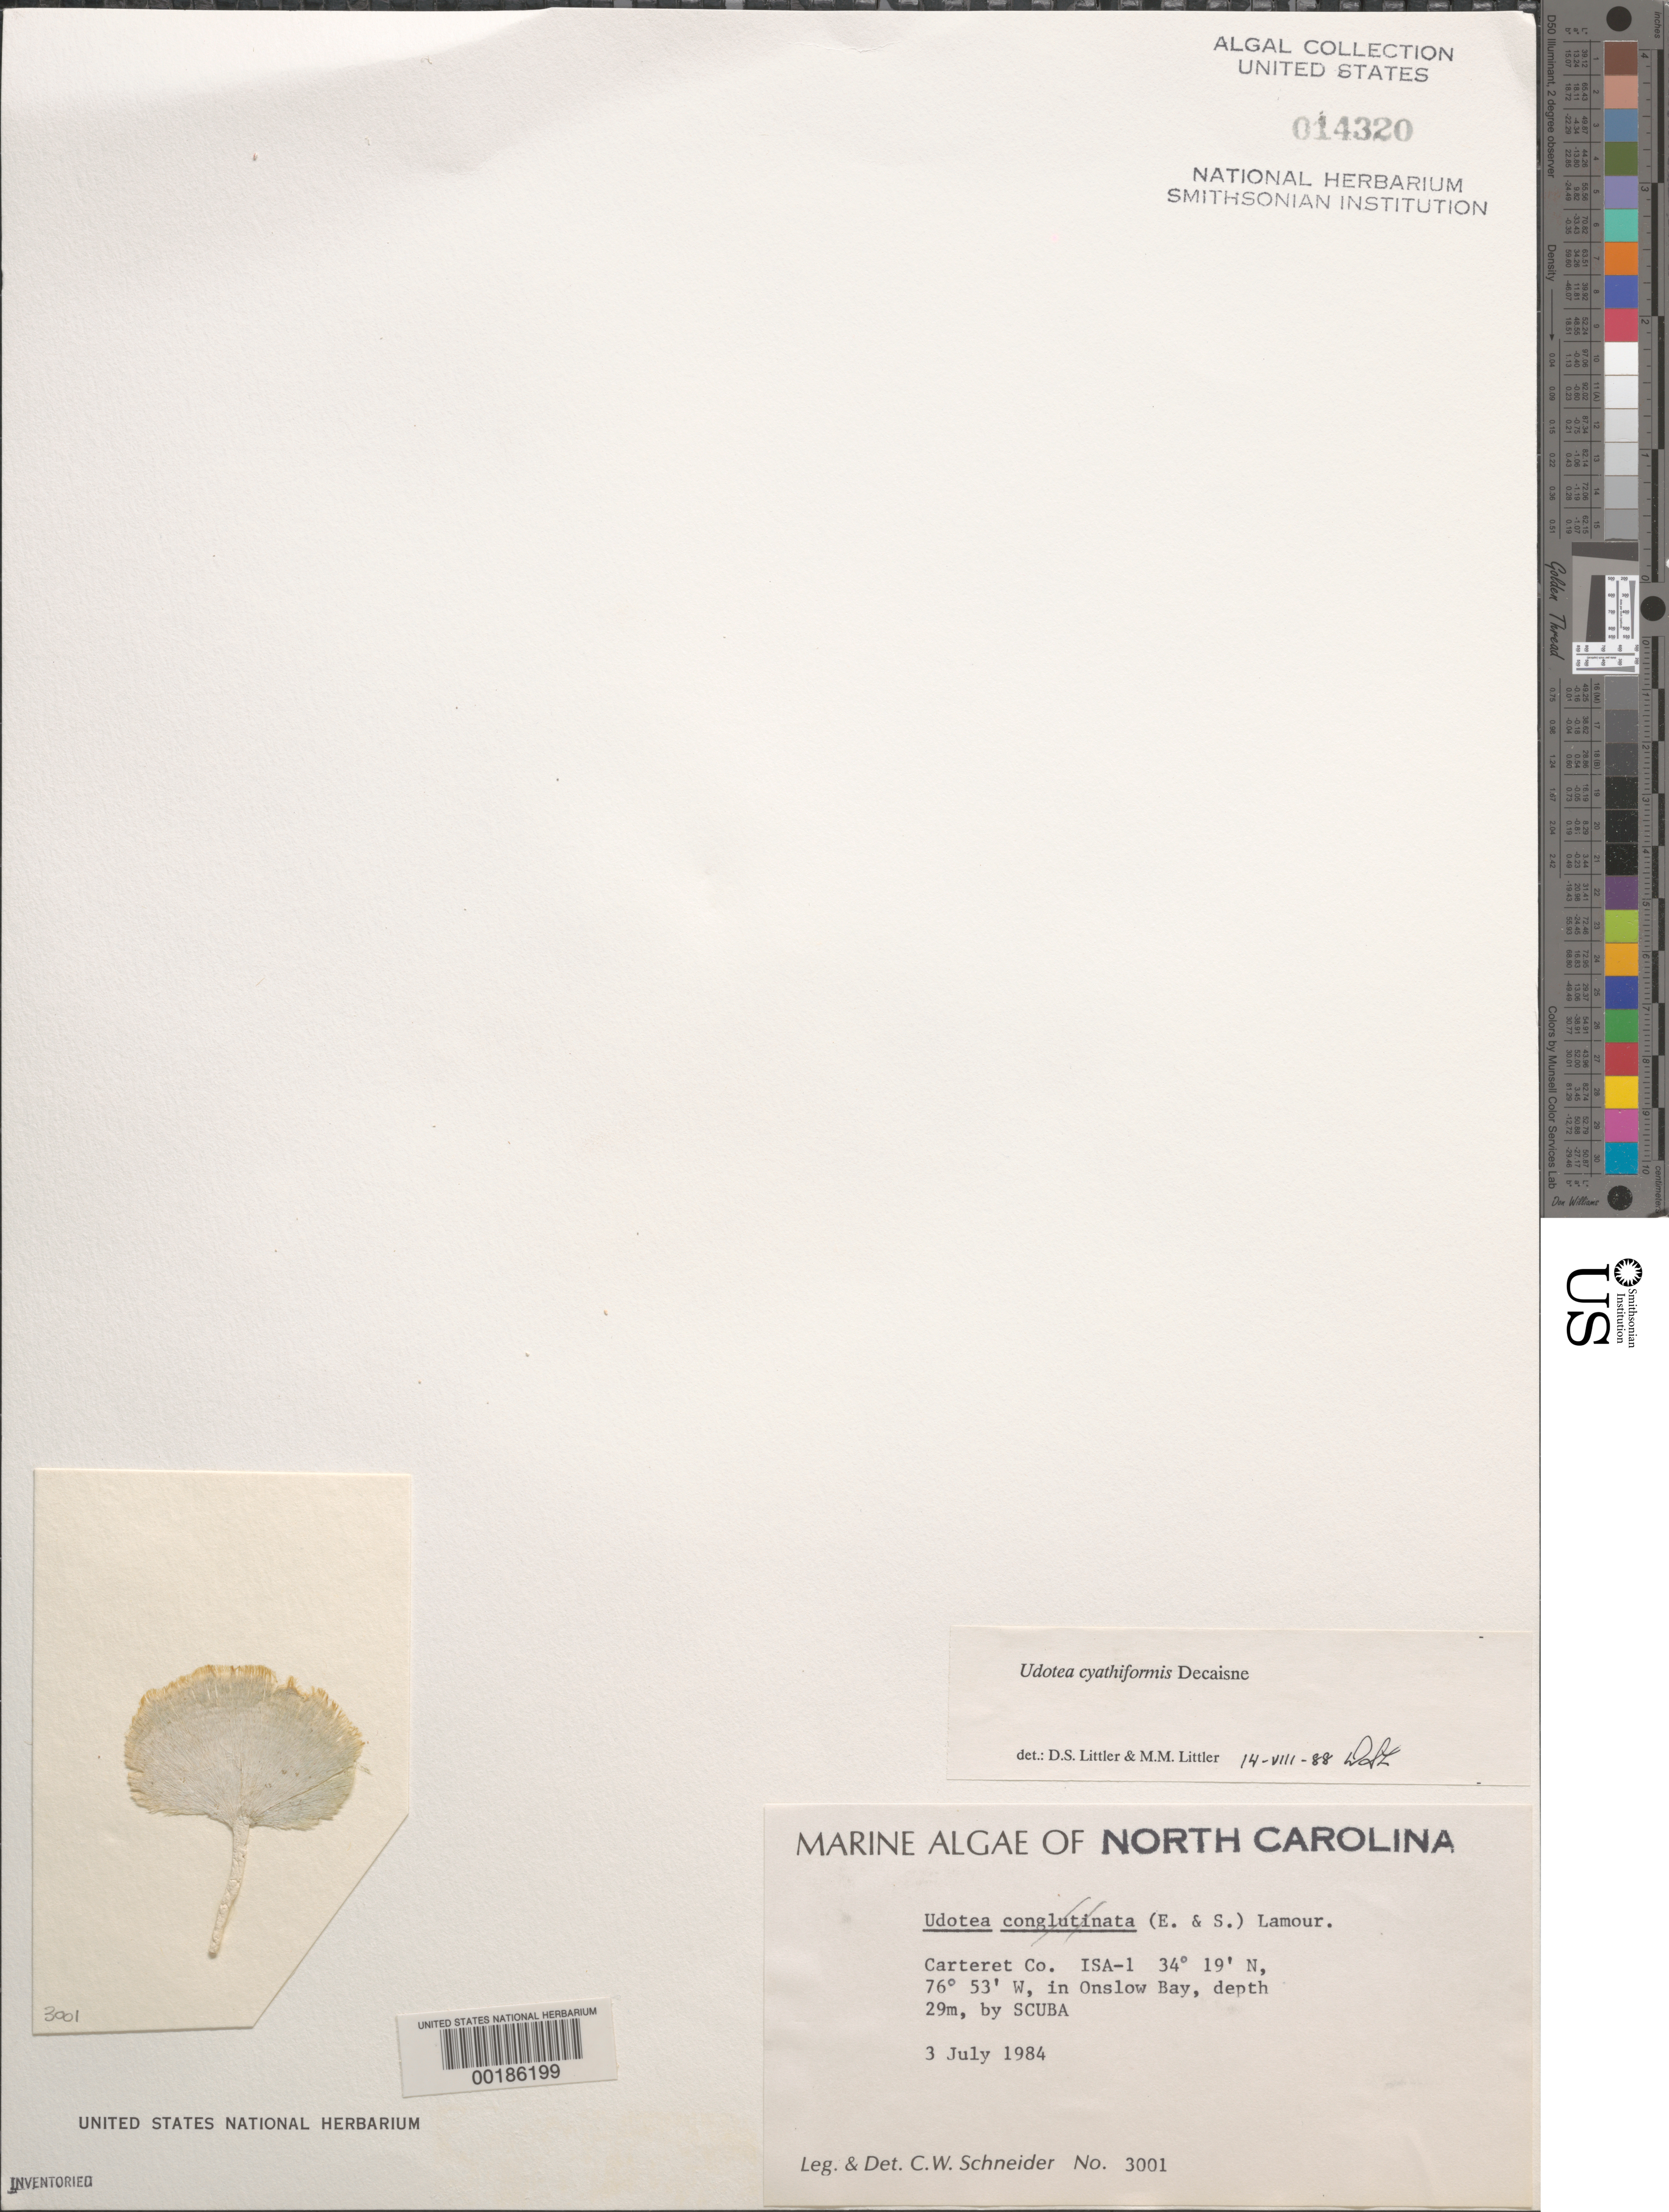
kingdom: Plantae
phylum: Chlorophyta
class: Ulvophyceae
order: Bryopsidales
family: Udoteaceae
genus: Udotea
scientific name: Udotea cyathiformis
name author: Decne.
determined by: Littler, D. S.; Littler, M. M.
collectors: C. W. Schneider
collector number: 3001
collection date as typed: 03 Jul 1984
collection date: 1984-07-03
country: United States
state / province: North Carolina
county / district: Carteret County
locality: Onslow Bay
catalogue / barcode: US 14320